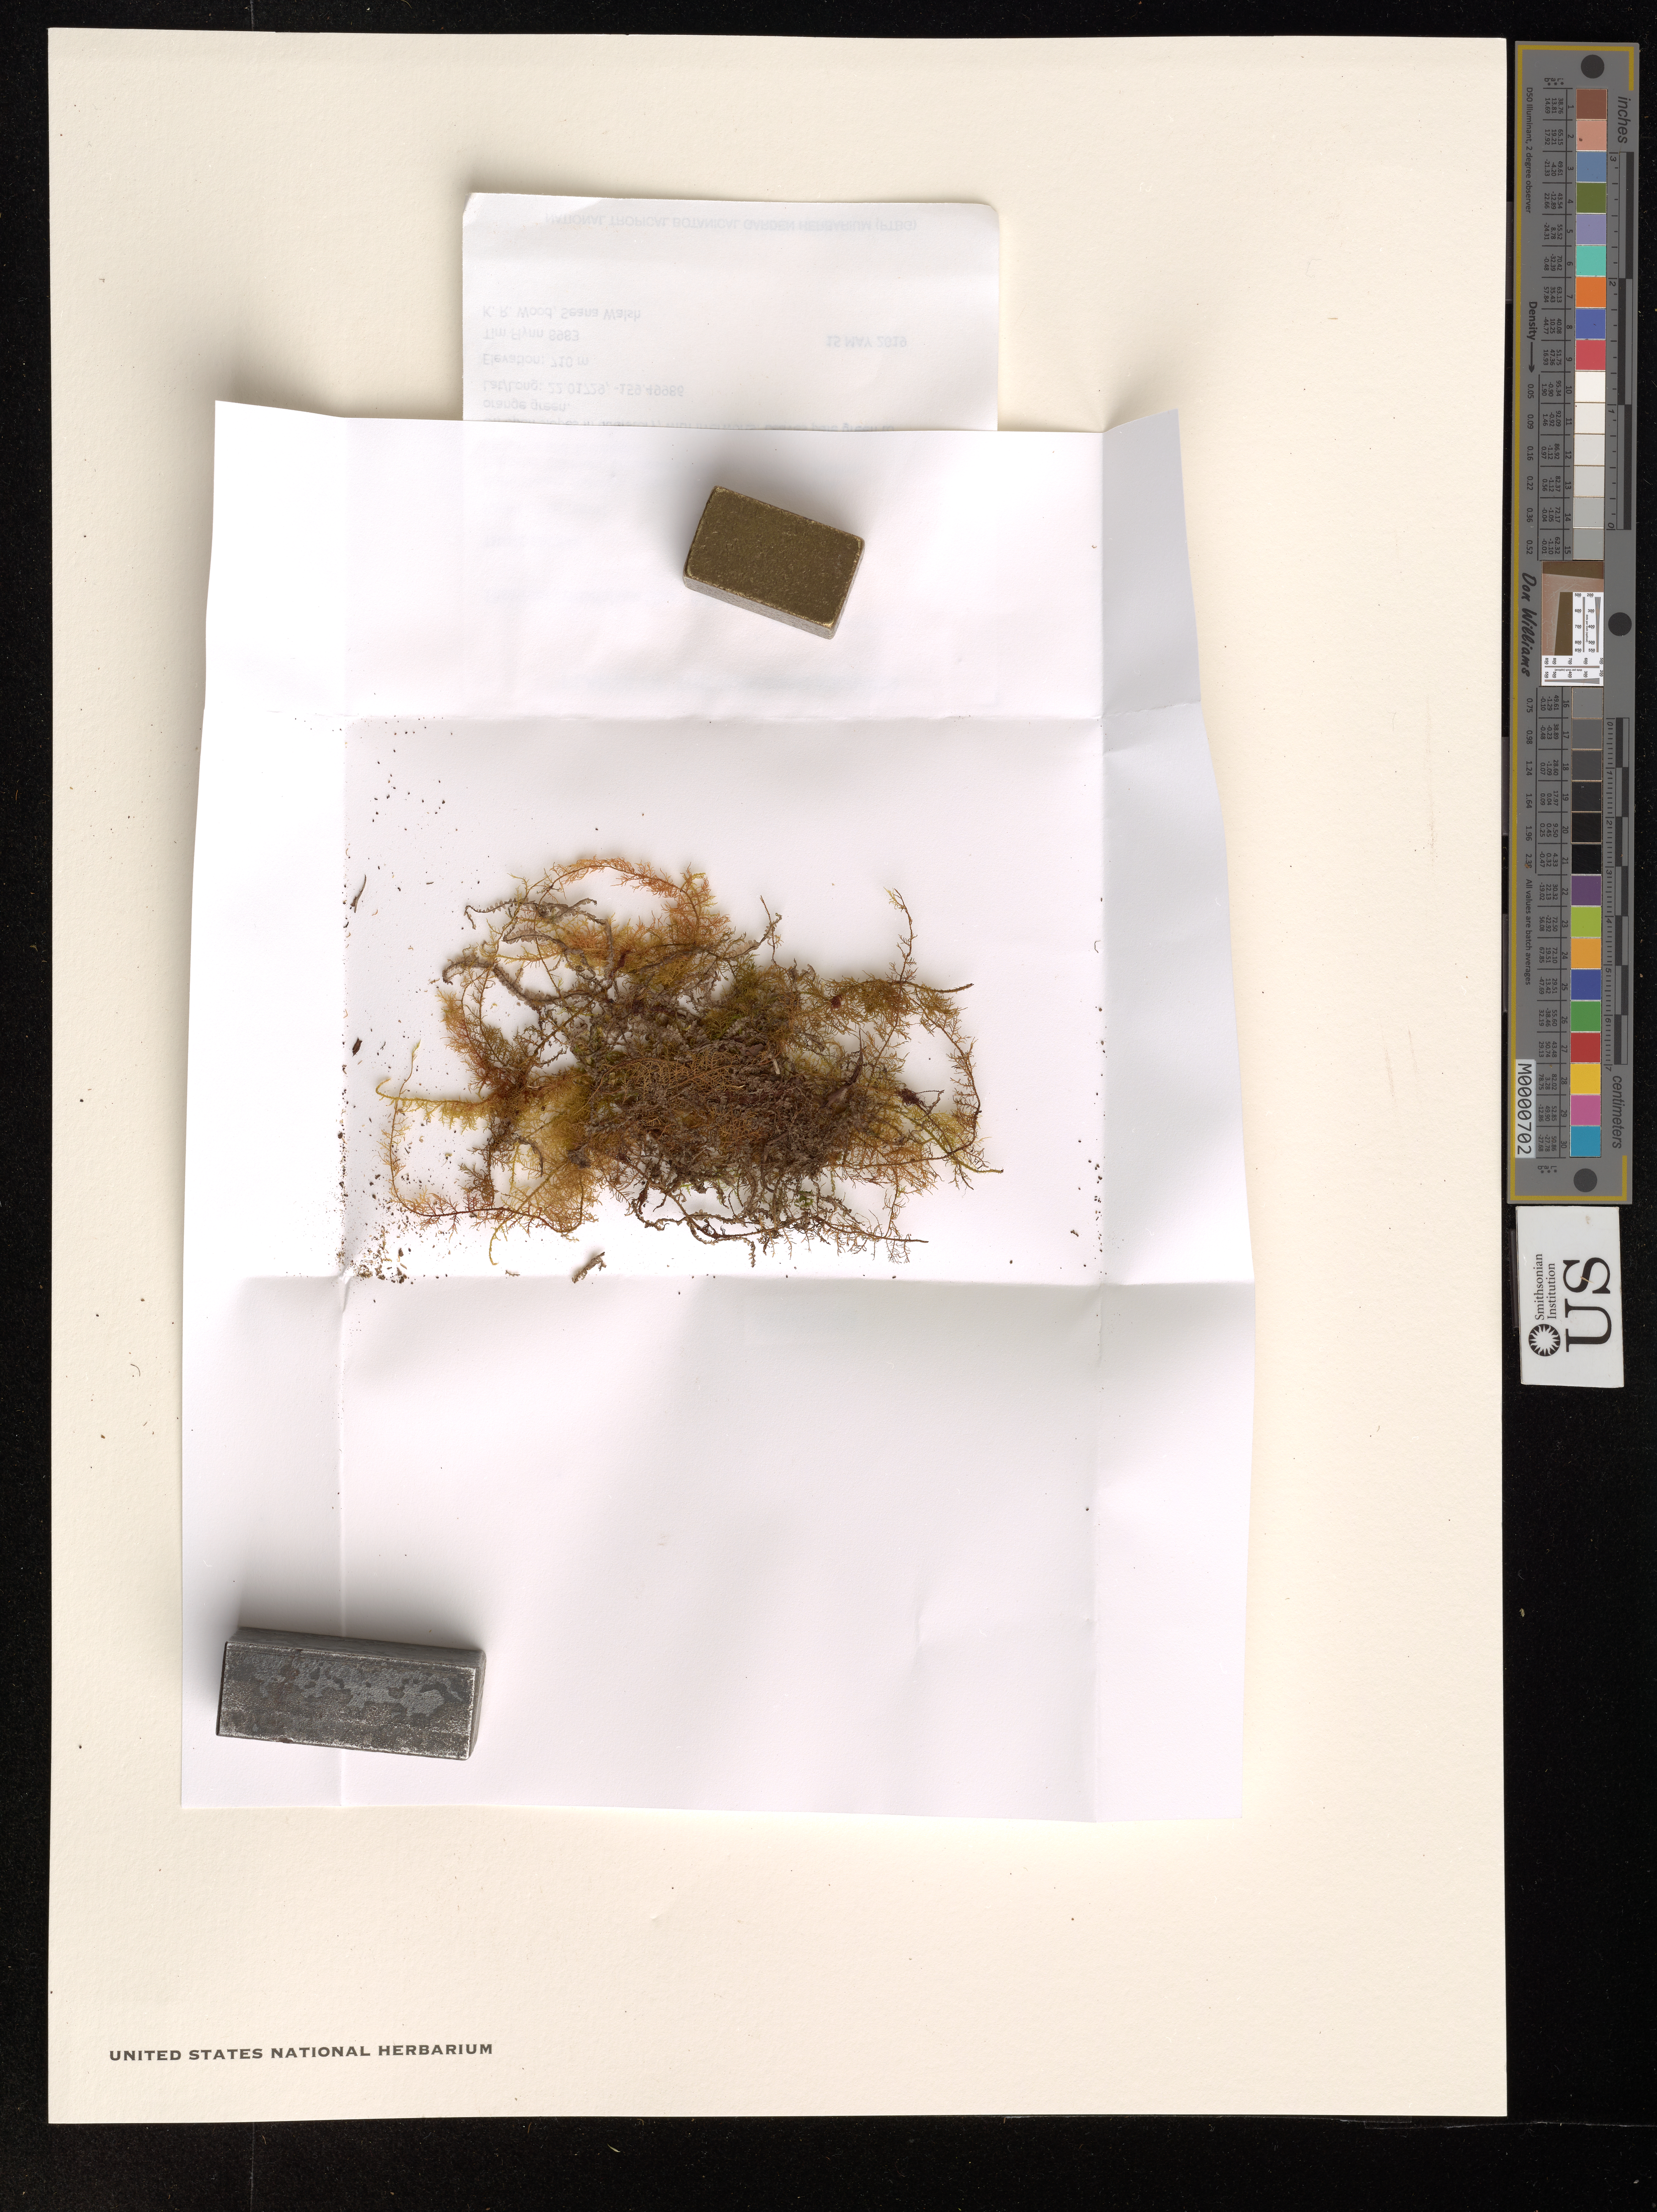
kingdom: Plantae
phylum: Bryophyta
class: Bryopsida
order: Hypnales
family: Thuidiaceae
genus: Thuidium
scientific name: Thuidium cymbifolium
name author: (Dozy & Molk.) Dozy & Molk.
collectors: T. Flynn, K. R. Wood & S. Walsh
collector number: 8983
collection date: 2019-05-15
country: United States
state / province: Hawaii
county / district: Kauai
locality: The Hawaiian Islands. Kauai Lihue District. North Waiahi drainage.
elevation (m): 710